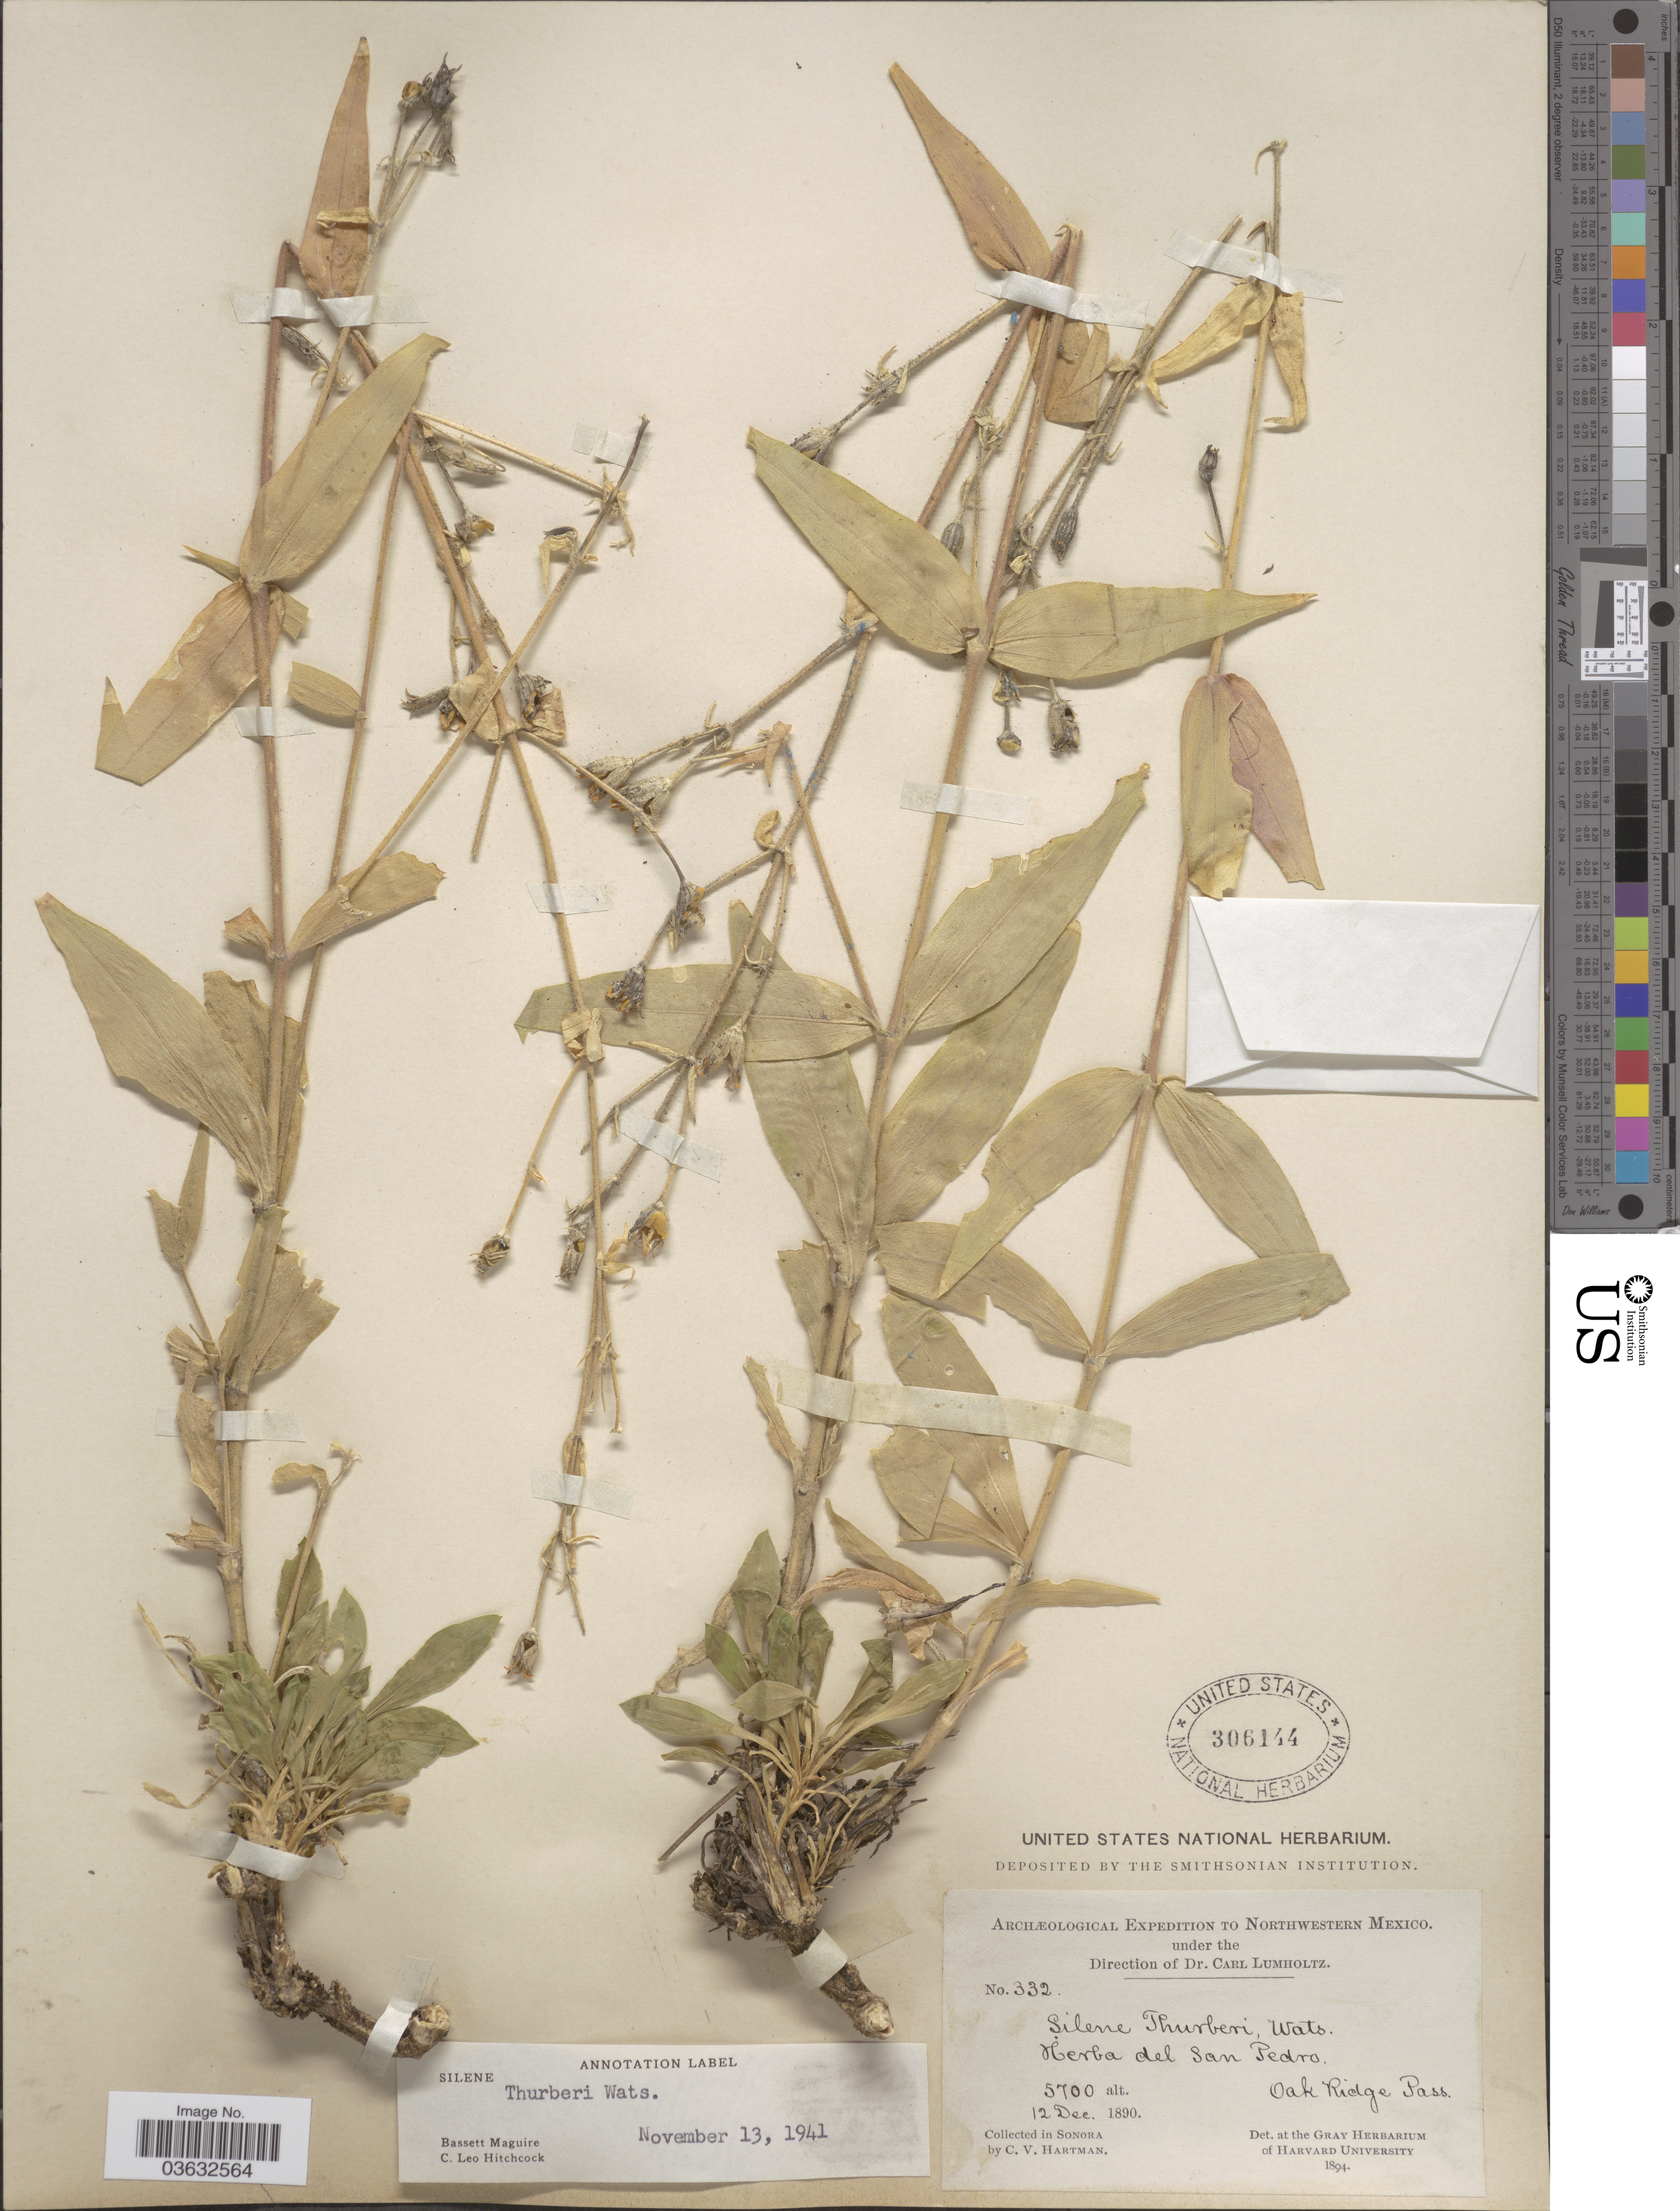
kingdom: Plantae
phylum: Tracheophyta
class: Magnoliopsida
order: Caryophyllales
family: Caryophyllaceae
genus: Silene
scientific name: Silene thurberi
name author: S. Watson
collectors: C. V. Hartman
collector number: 332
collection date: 1890-12-12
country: Mexico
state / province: Sonora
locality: Herba del San Pedro. Oak Ridge Pass.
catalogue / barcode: US 306144